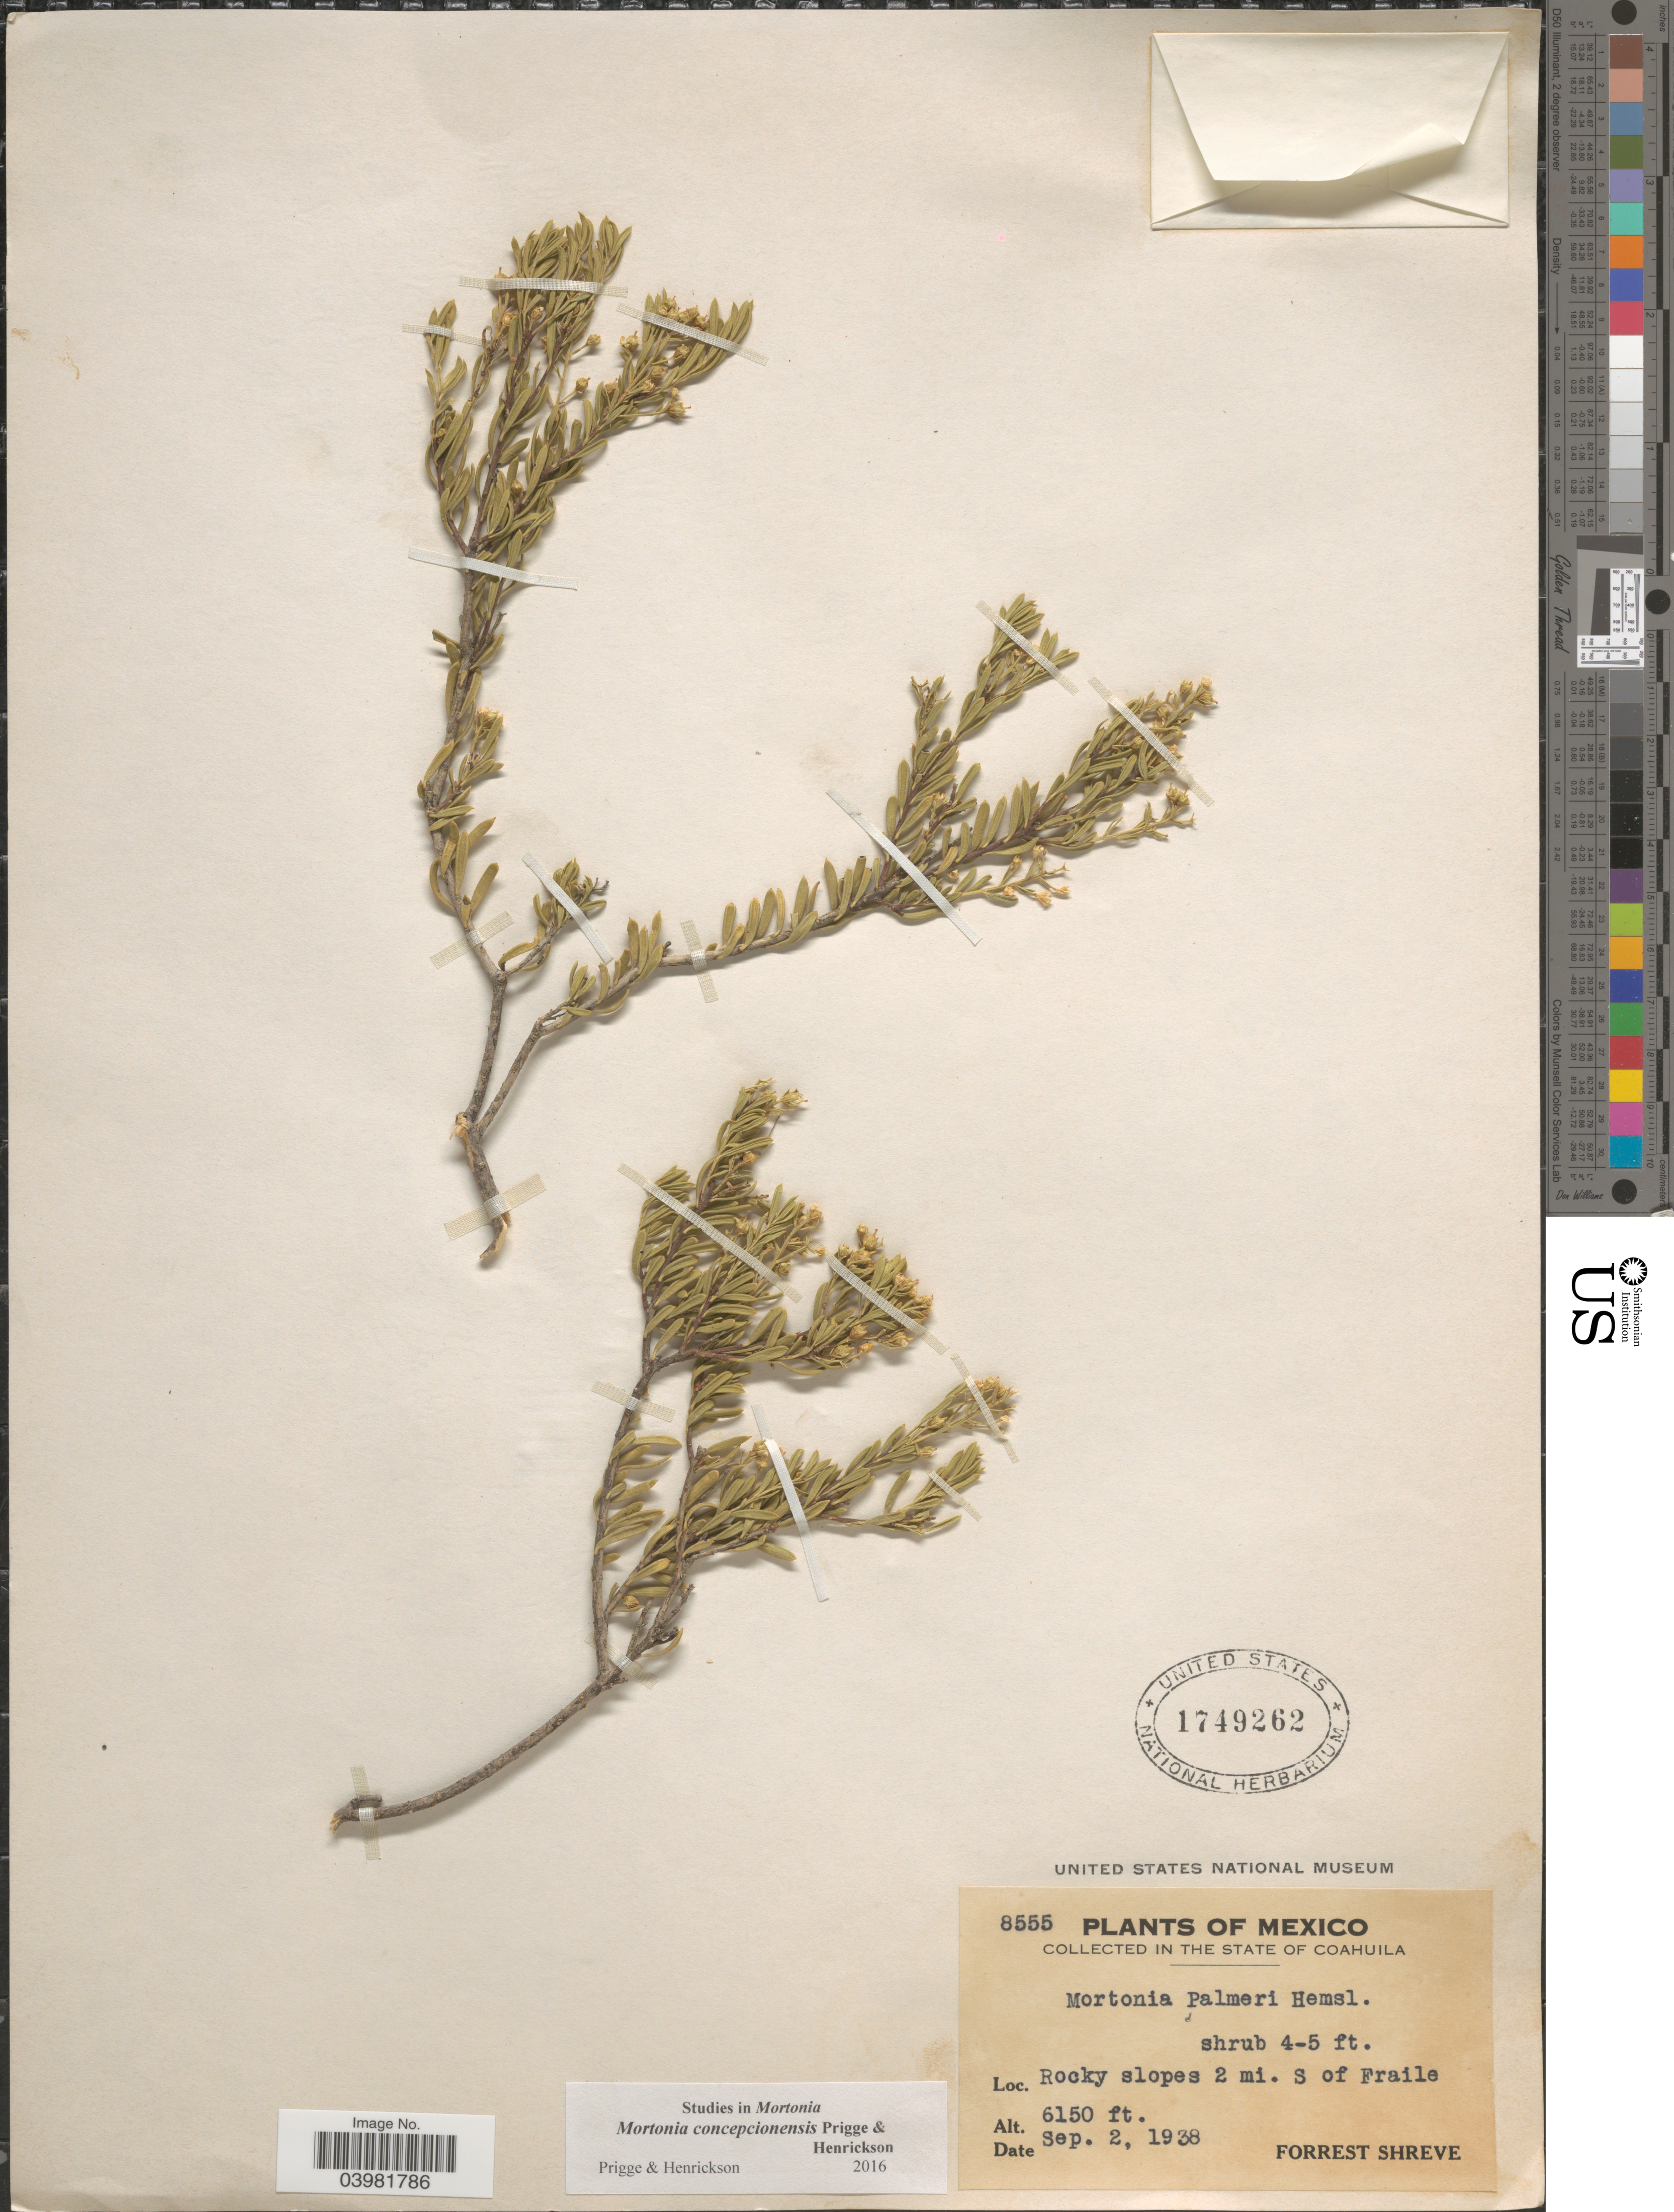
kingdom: Plantae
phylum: Tracheophyta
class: Magnoliopsida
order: Celastrales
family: Celastraceae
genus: Mortonia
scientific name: Mortonia palmeri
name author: Hemsl.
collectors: F. Shreve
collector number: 8555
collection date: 1938-09-02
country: Mexico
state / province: Coahuila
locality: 2 mi. S of Fraile.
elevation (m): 1875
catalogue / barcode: US 1749262